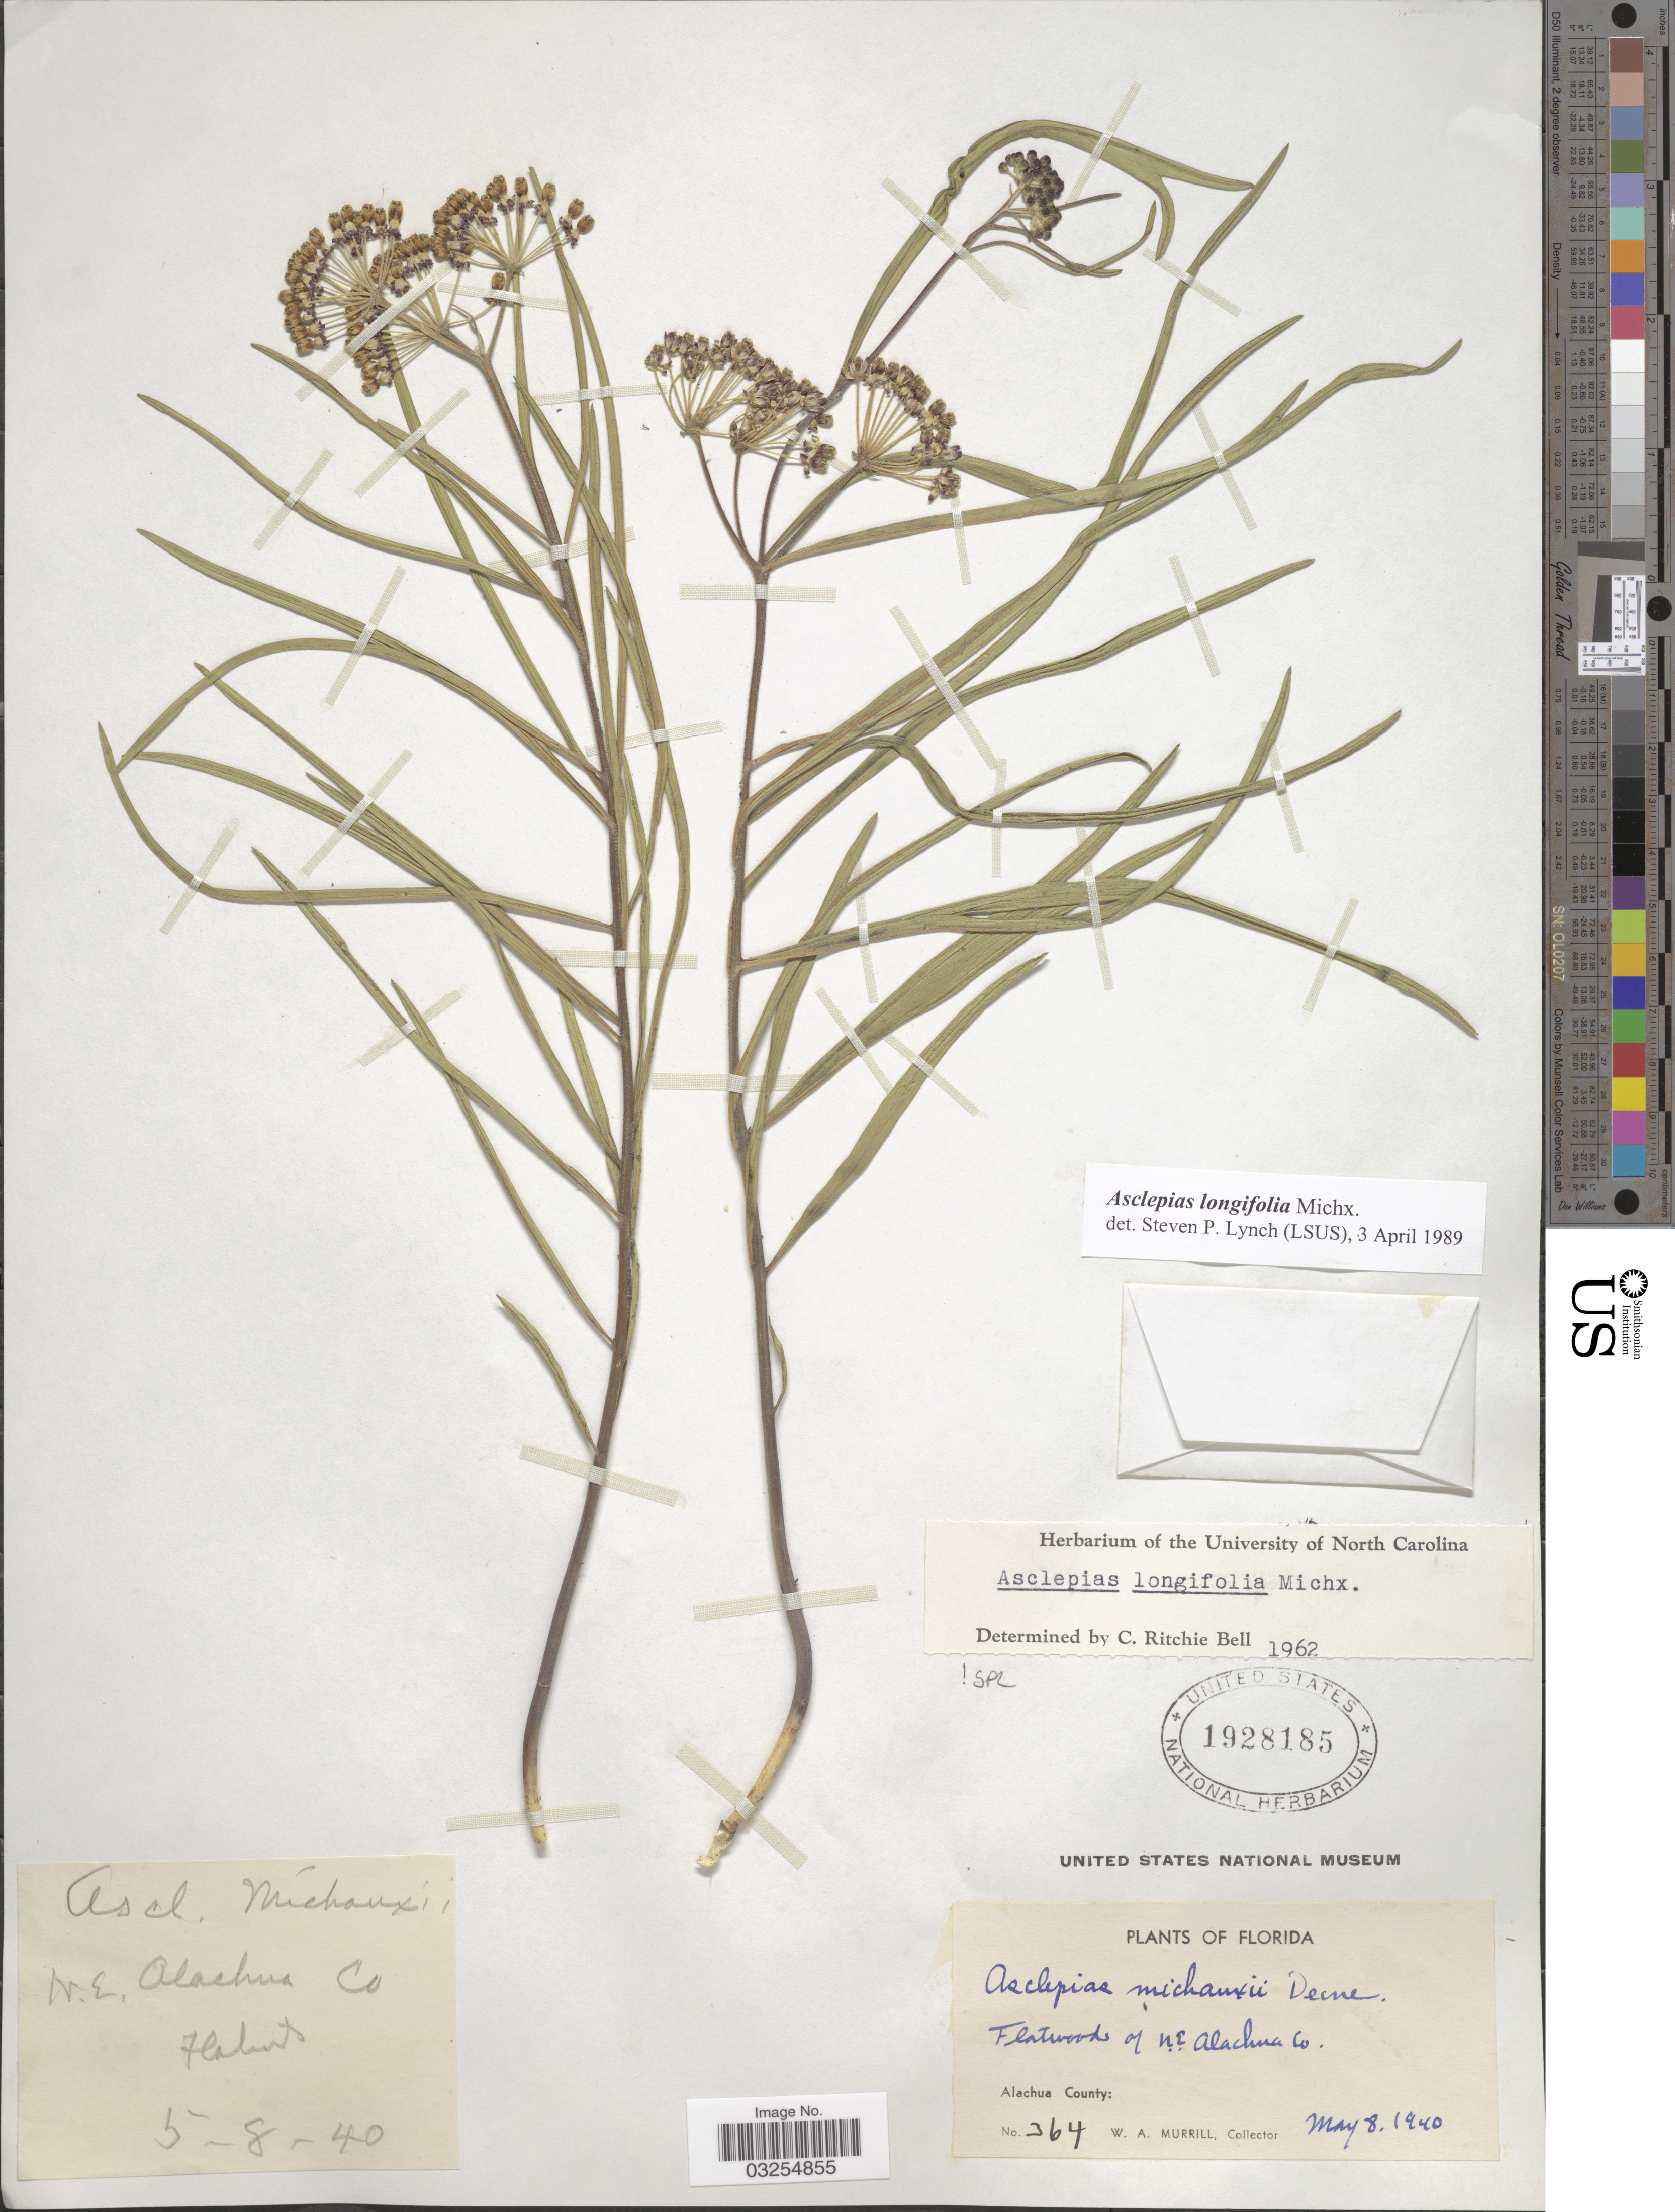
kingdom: Plantae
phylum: Tracheophyta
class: Magnoliopsida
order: Gentianales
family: Apocynaceae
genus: Asclepias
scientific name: Asclepias longifolia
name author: Michx.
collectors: W. A. Murrill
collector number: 364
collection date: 1940-05-08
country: United States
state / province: Florida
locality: Flatwood of NE Alachua Co. Alachua County.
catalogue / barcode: US 1928185